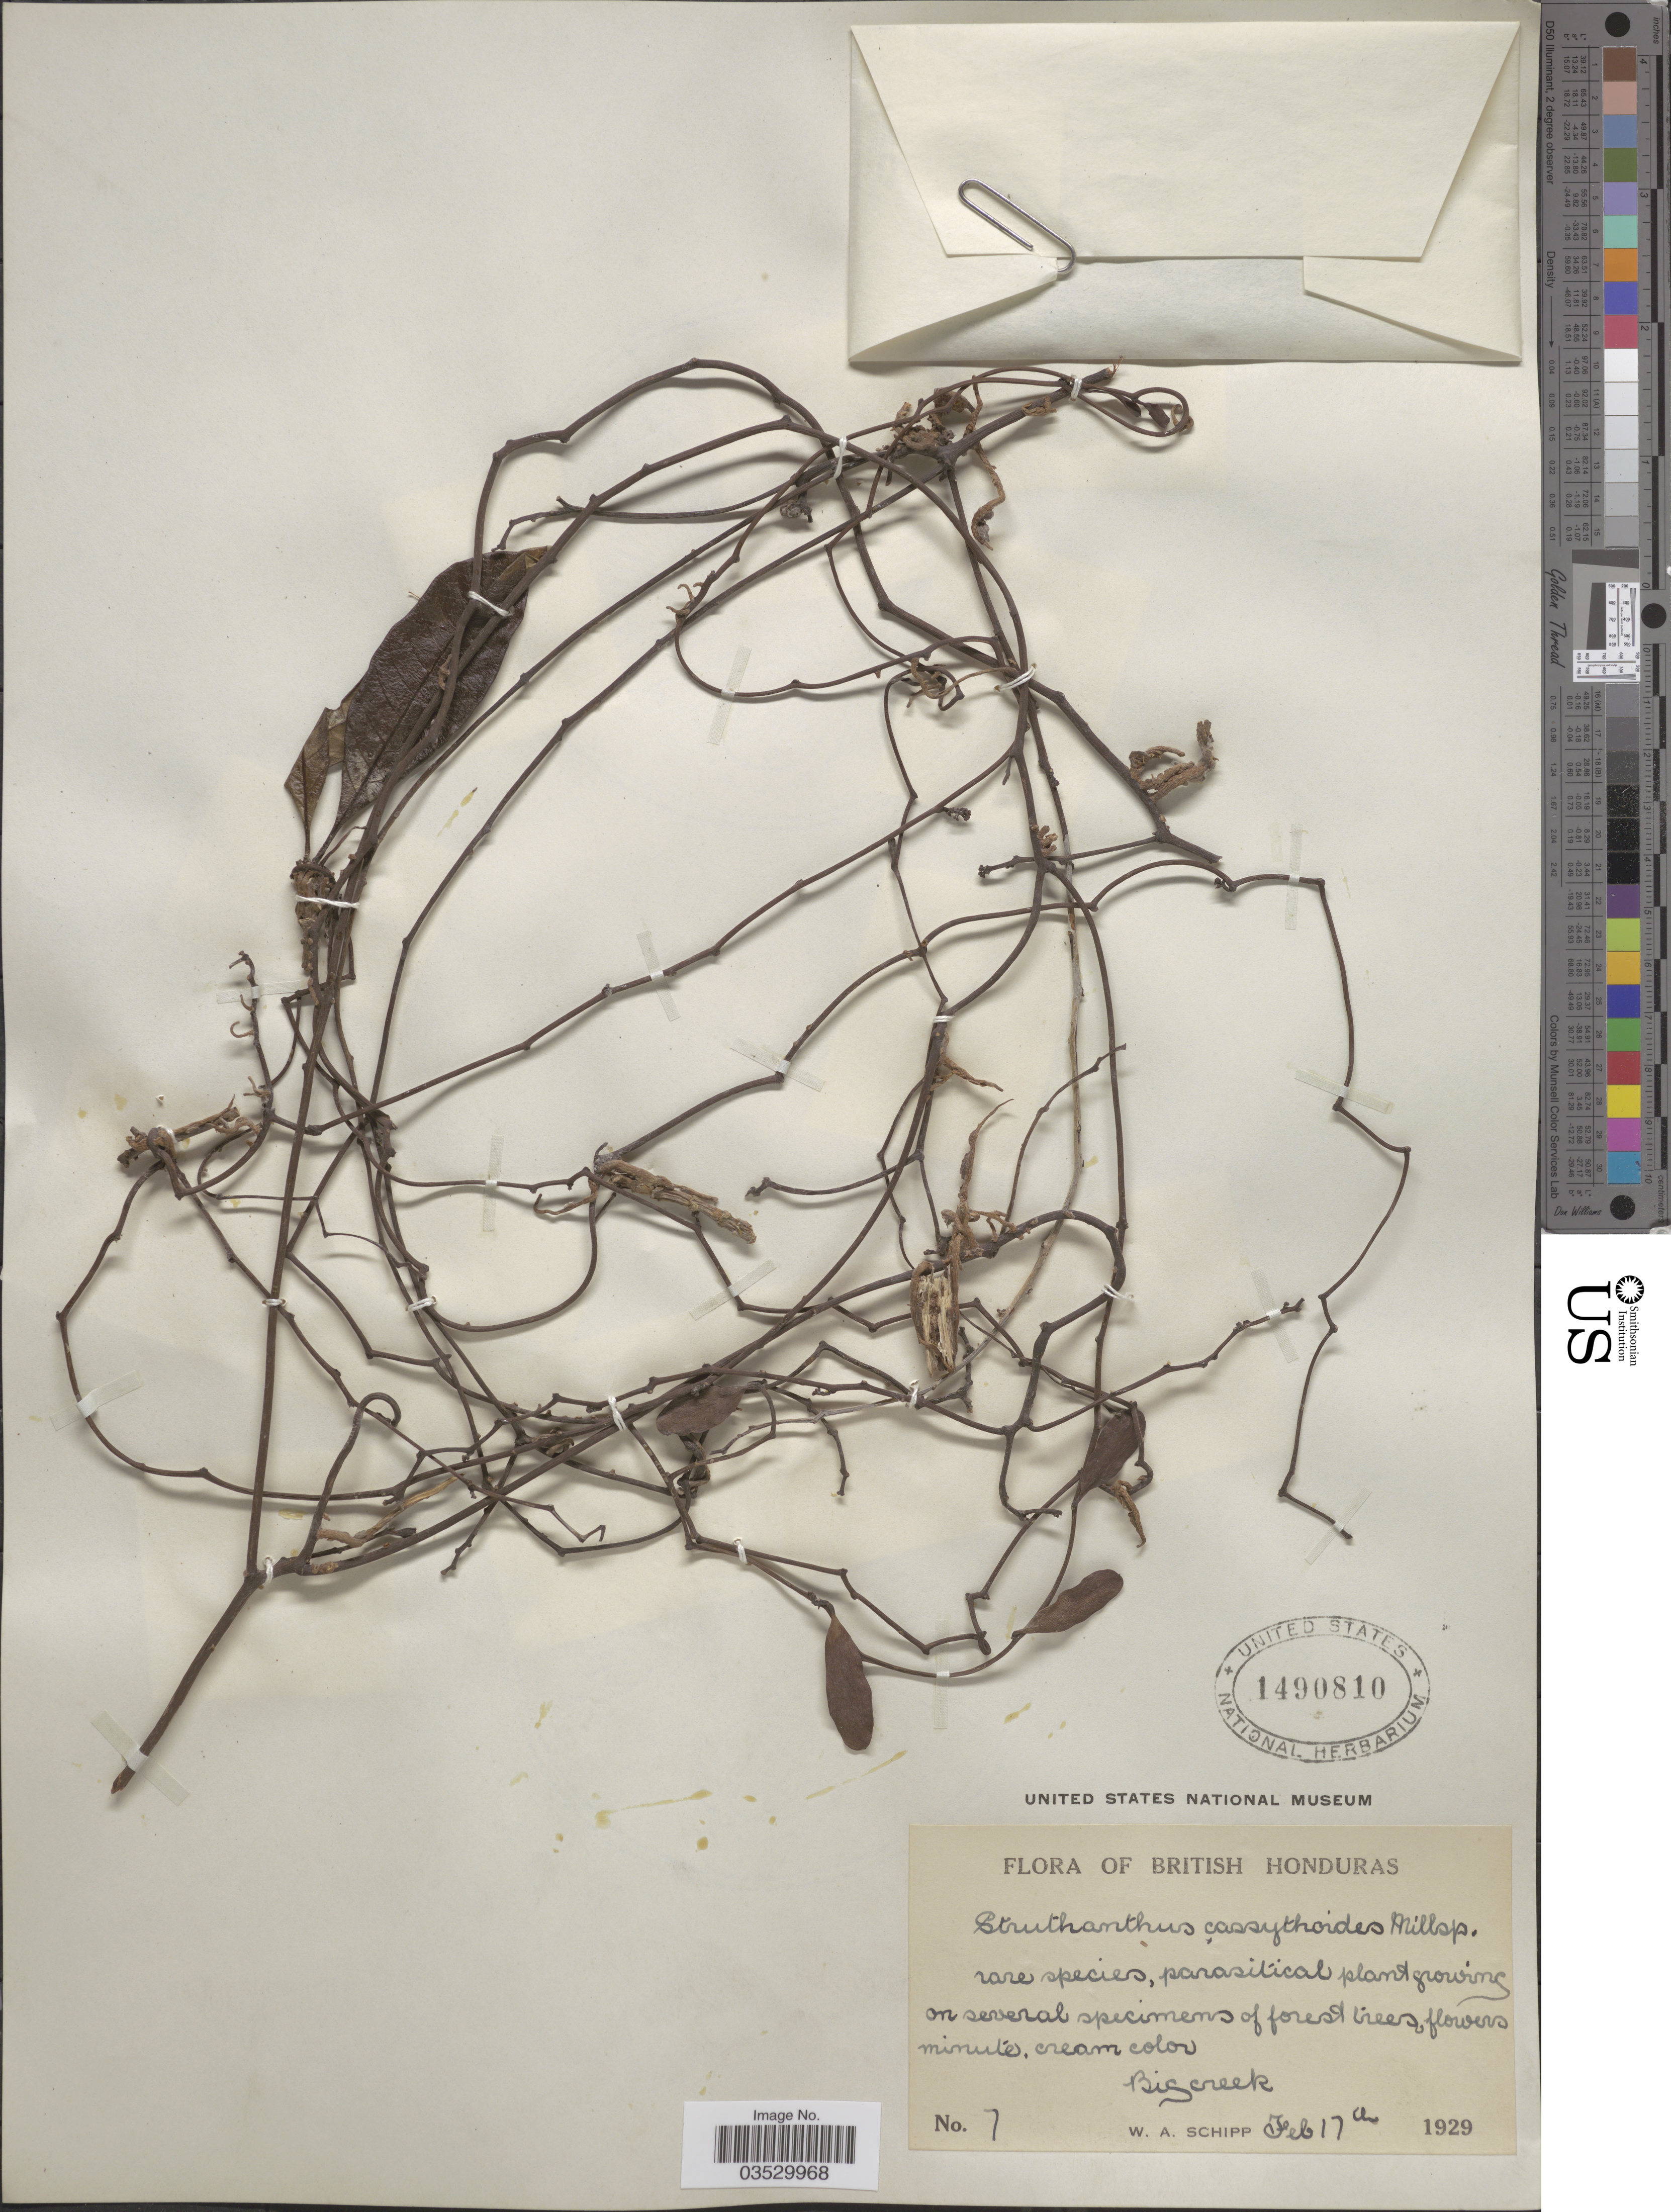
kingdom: Plantae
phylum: Tracheophyta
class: Magnoliopsida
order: Santalales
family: Loranthaceae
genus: Struthanthus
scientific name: Struthanthus cassythoides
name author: Standl.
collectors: W. Schipp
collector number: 7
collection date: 1929-02-17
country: Belize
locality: British Honduras. Big creek.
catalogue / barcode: US 1490810